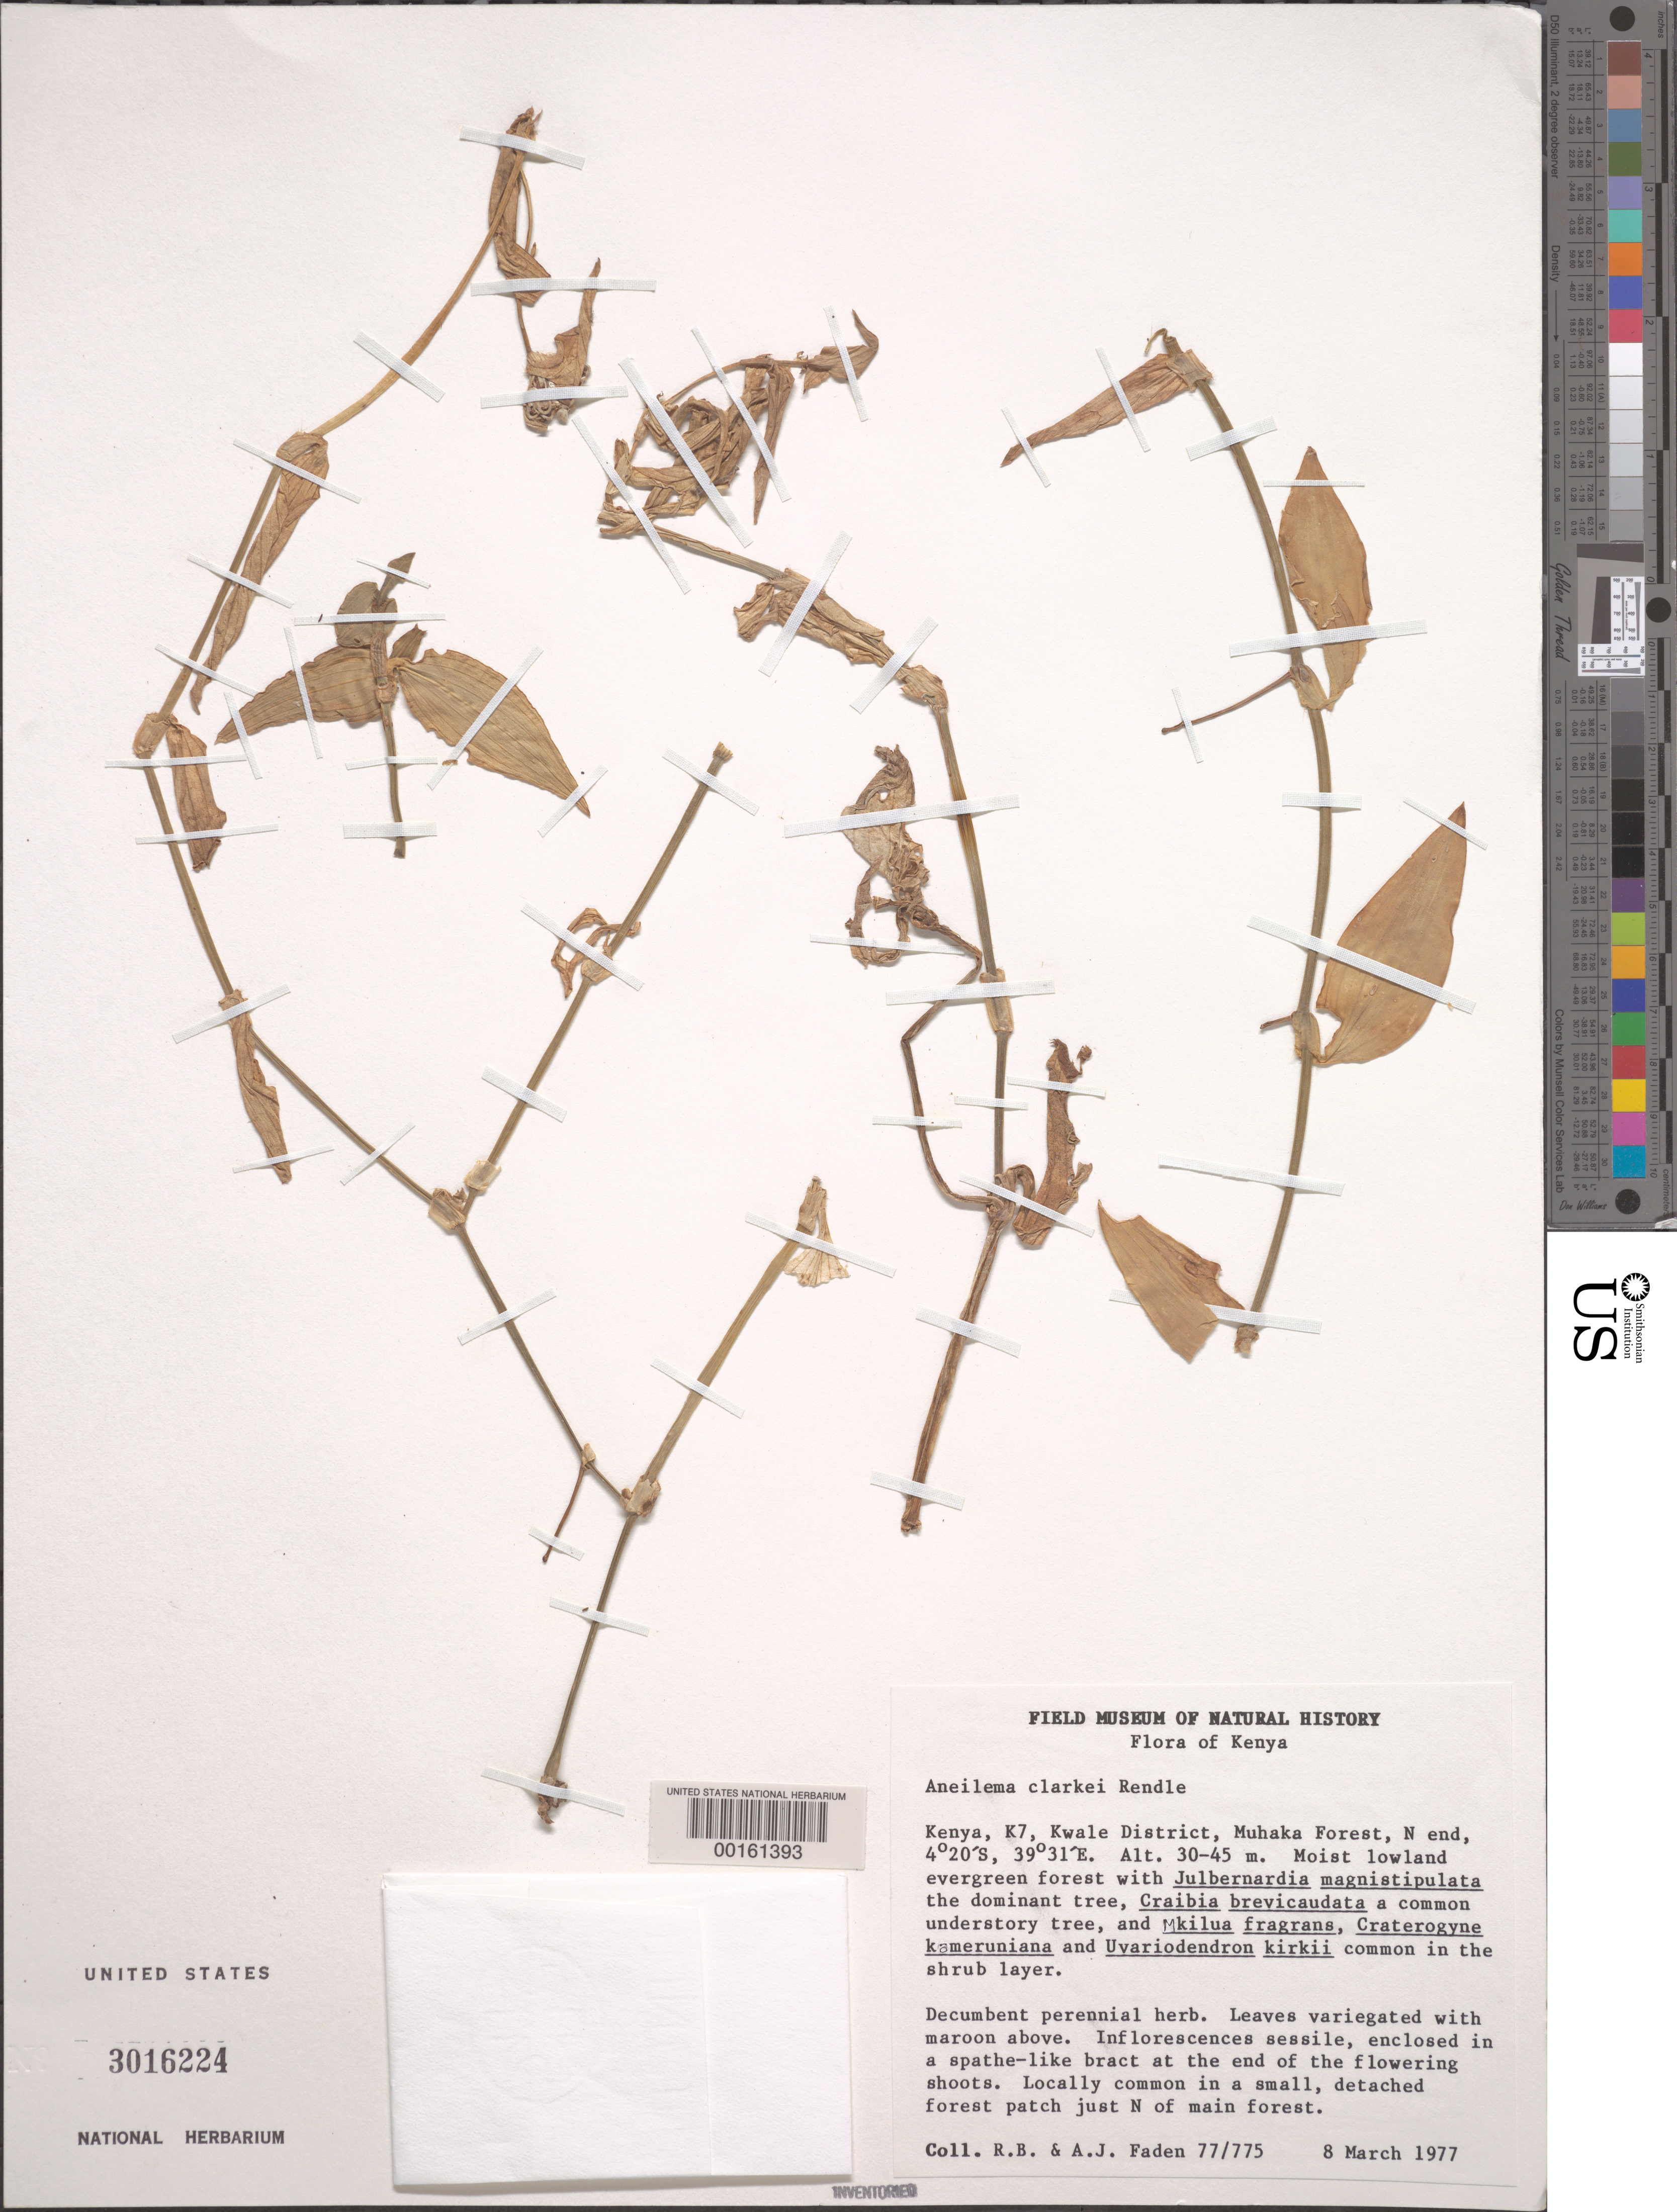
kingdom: Plantae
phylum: Tracheophyta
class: Liliopsida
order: Commelinales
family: Commelinaceae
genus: Aneilema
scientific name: Aneilema clarkei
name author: Rendle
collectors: R. B. Faden & A. J. Faden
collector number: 77/775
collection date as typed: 08 Mar 1977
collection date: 1977-03-08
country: Kenya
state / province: Kwale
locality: Muhaka forest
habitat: Moist low land evergreen forest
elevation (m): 30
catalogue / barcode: US 3016224